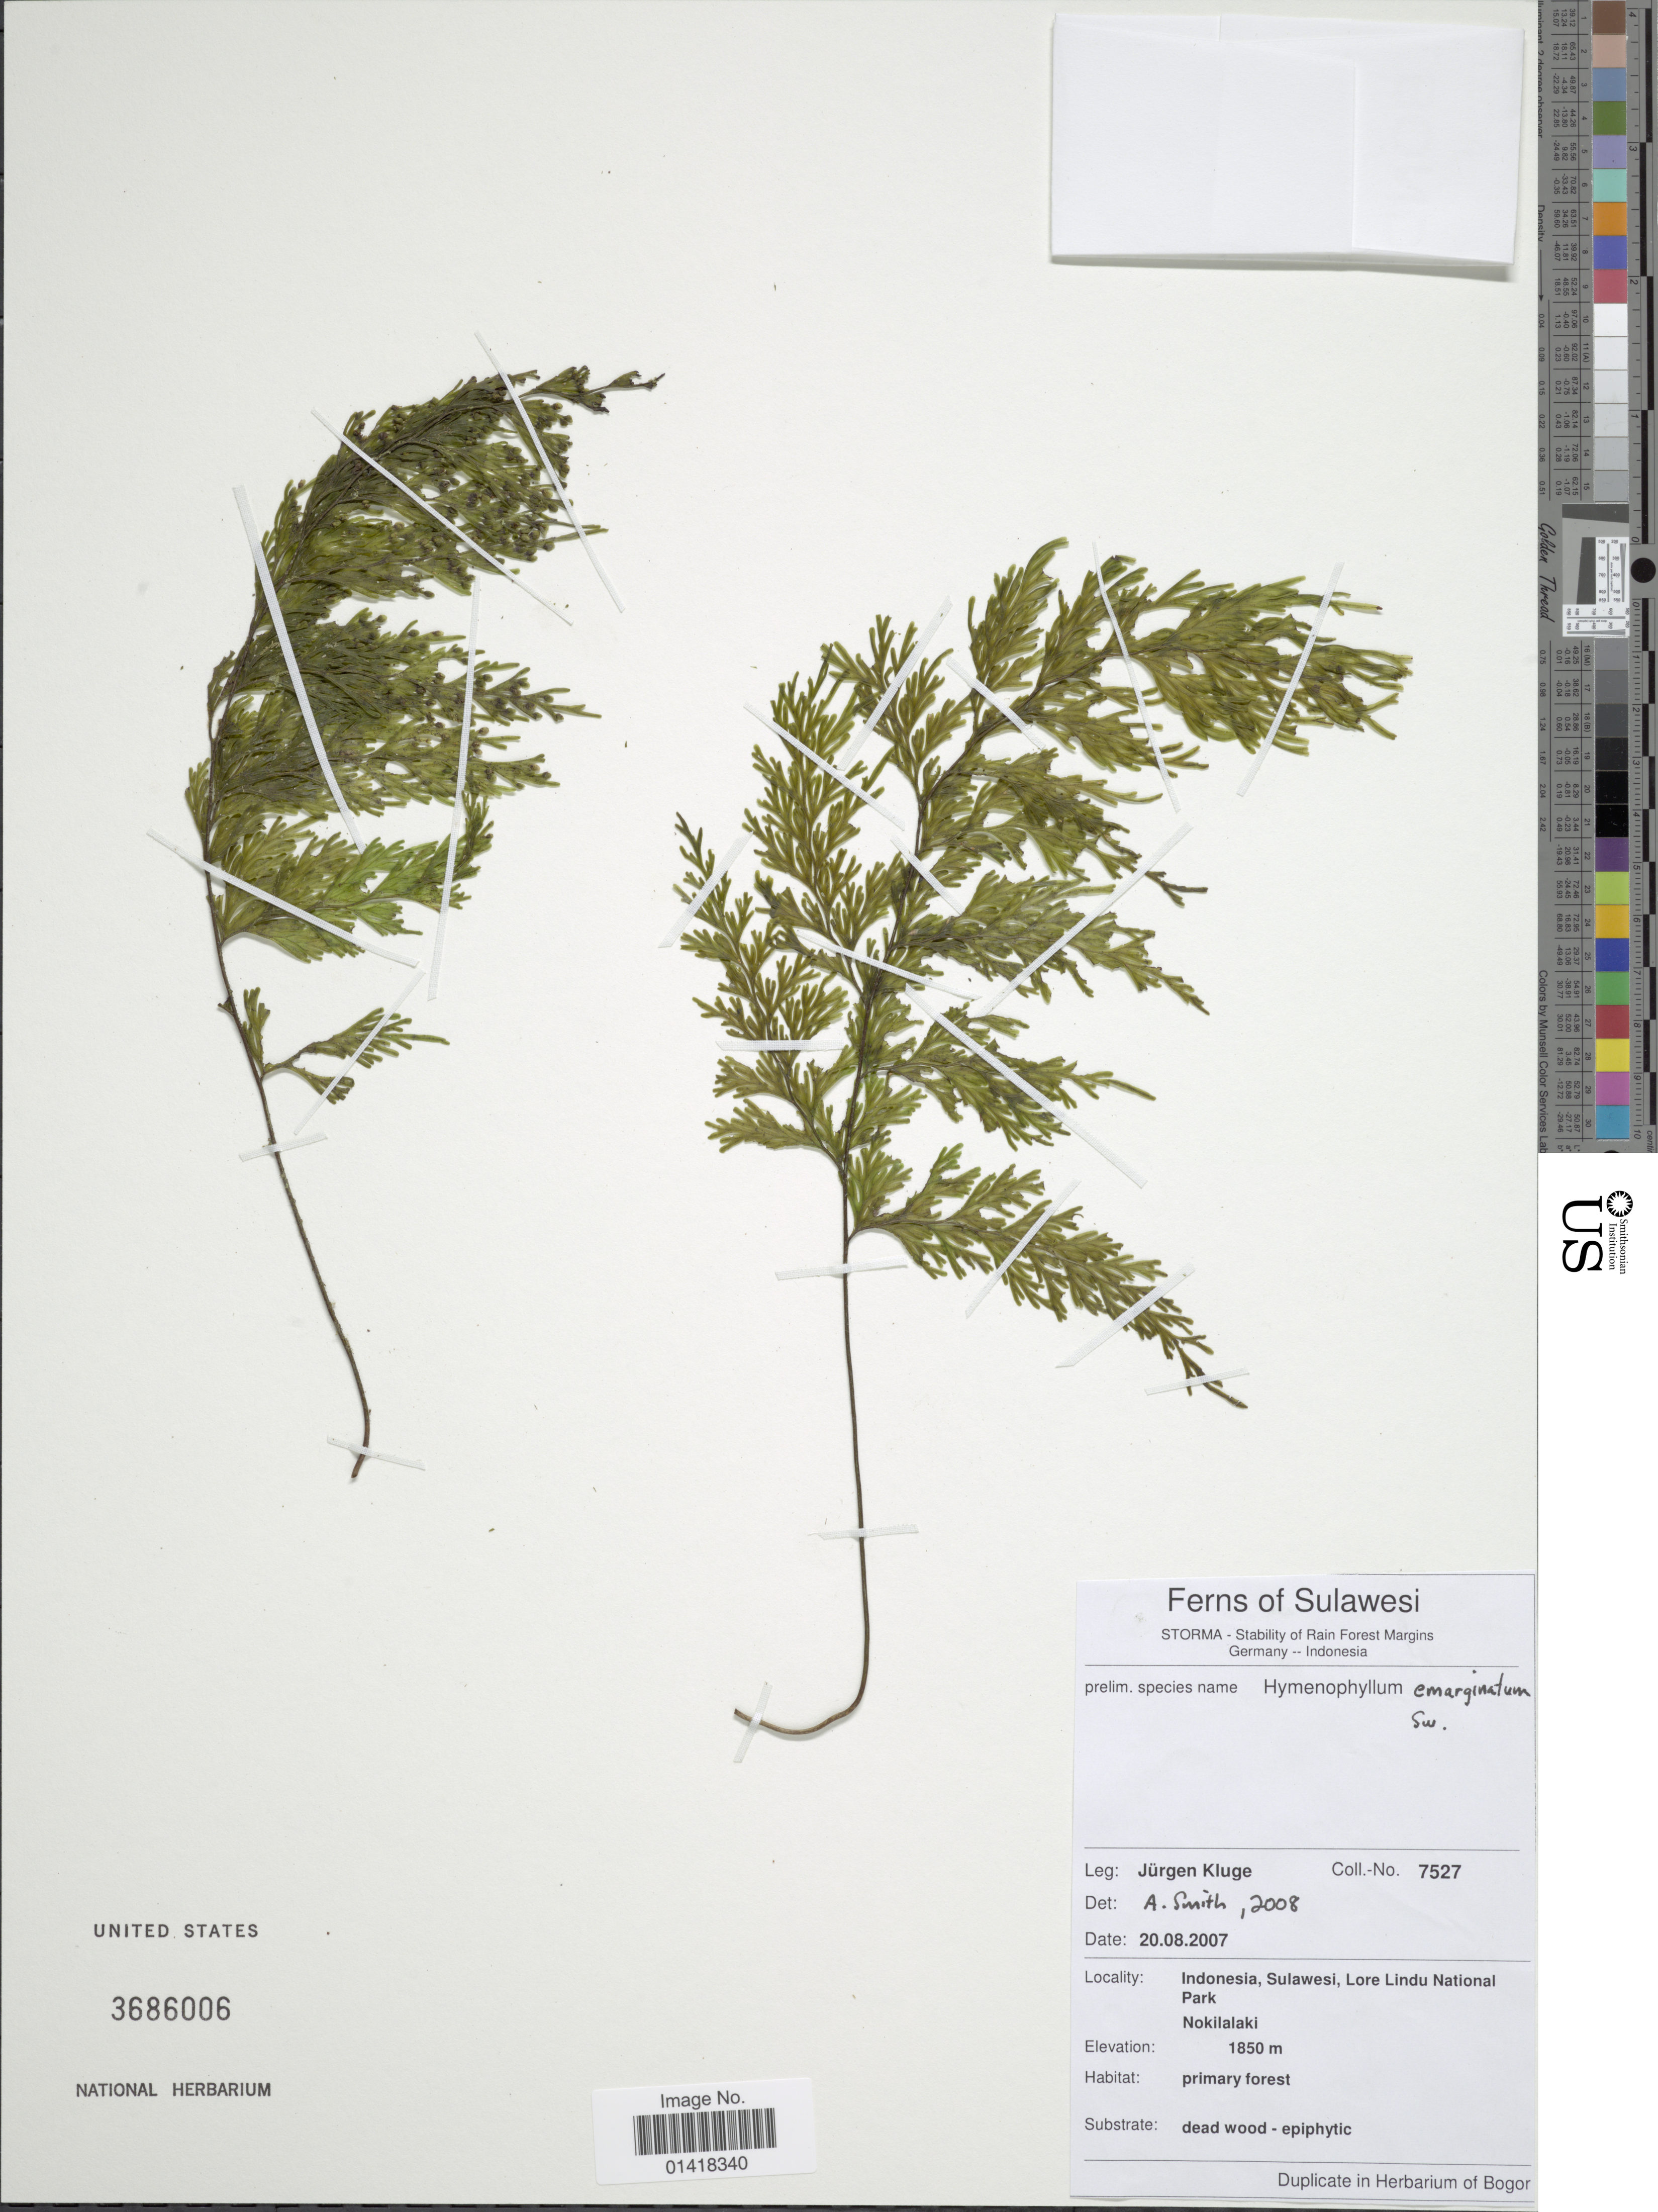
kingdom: Plantae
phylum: Tracheophyta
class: Polypodiopsida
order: Hymenophyllales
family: Hymenophyllaceae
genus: Hymenophyllum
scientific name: Hymenophyllum emarginatum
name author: Sw.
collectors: J. Kluge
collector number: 7527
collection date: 2007-08-20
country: Indonesia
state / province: Sulawesi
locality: Indonesia, Sulawesi, Lore Lindu National Park, Nokilalaki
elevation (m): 1850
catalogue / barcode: US 3686006